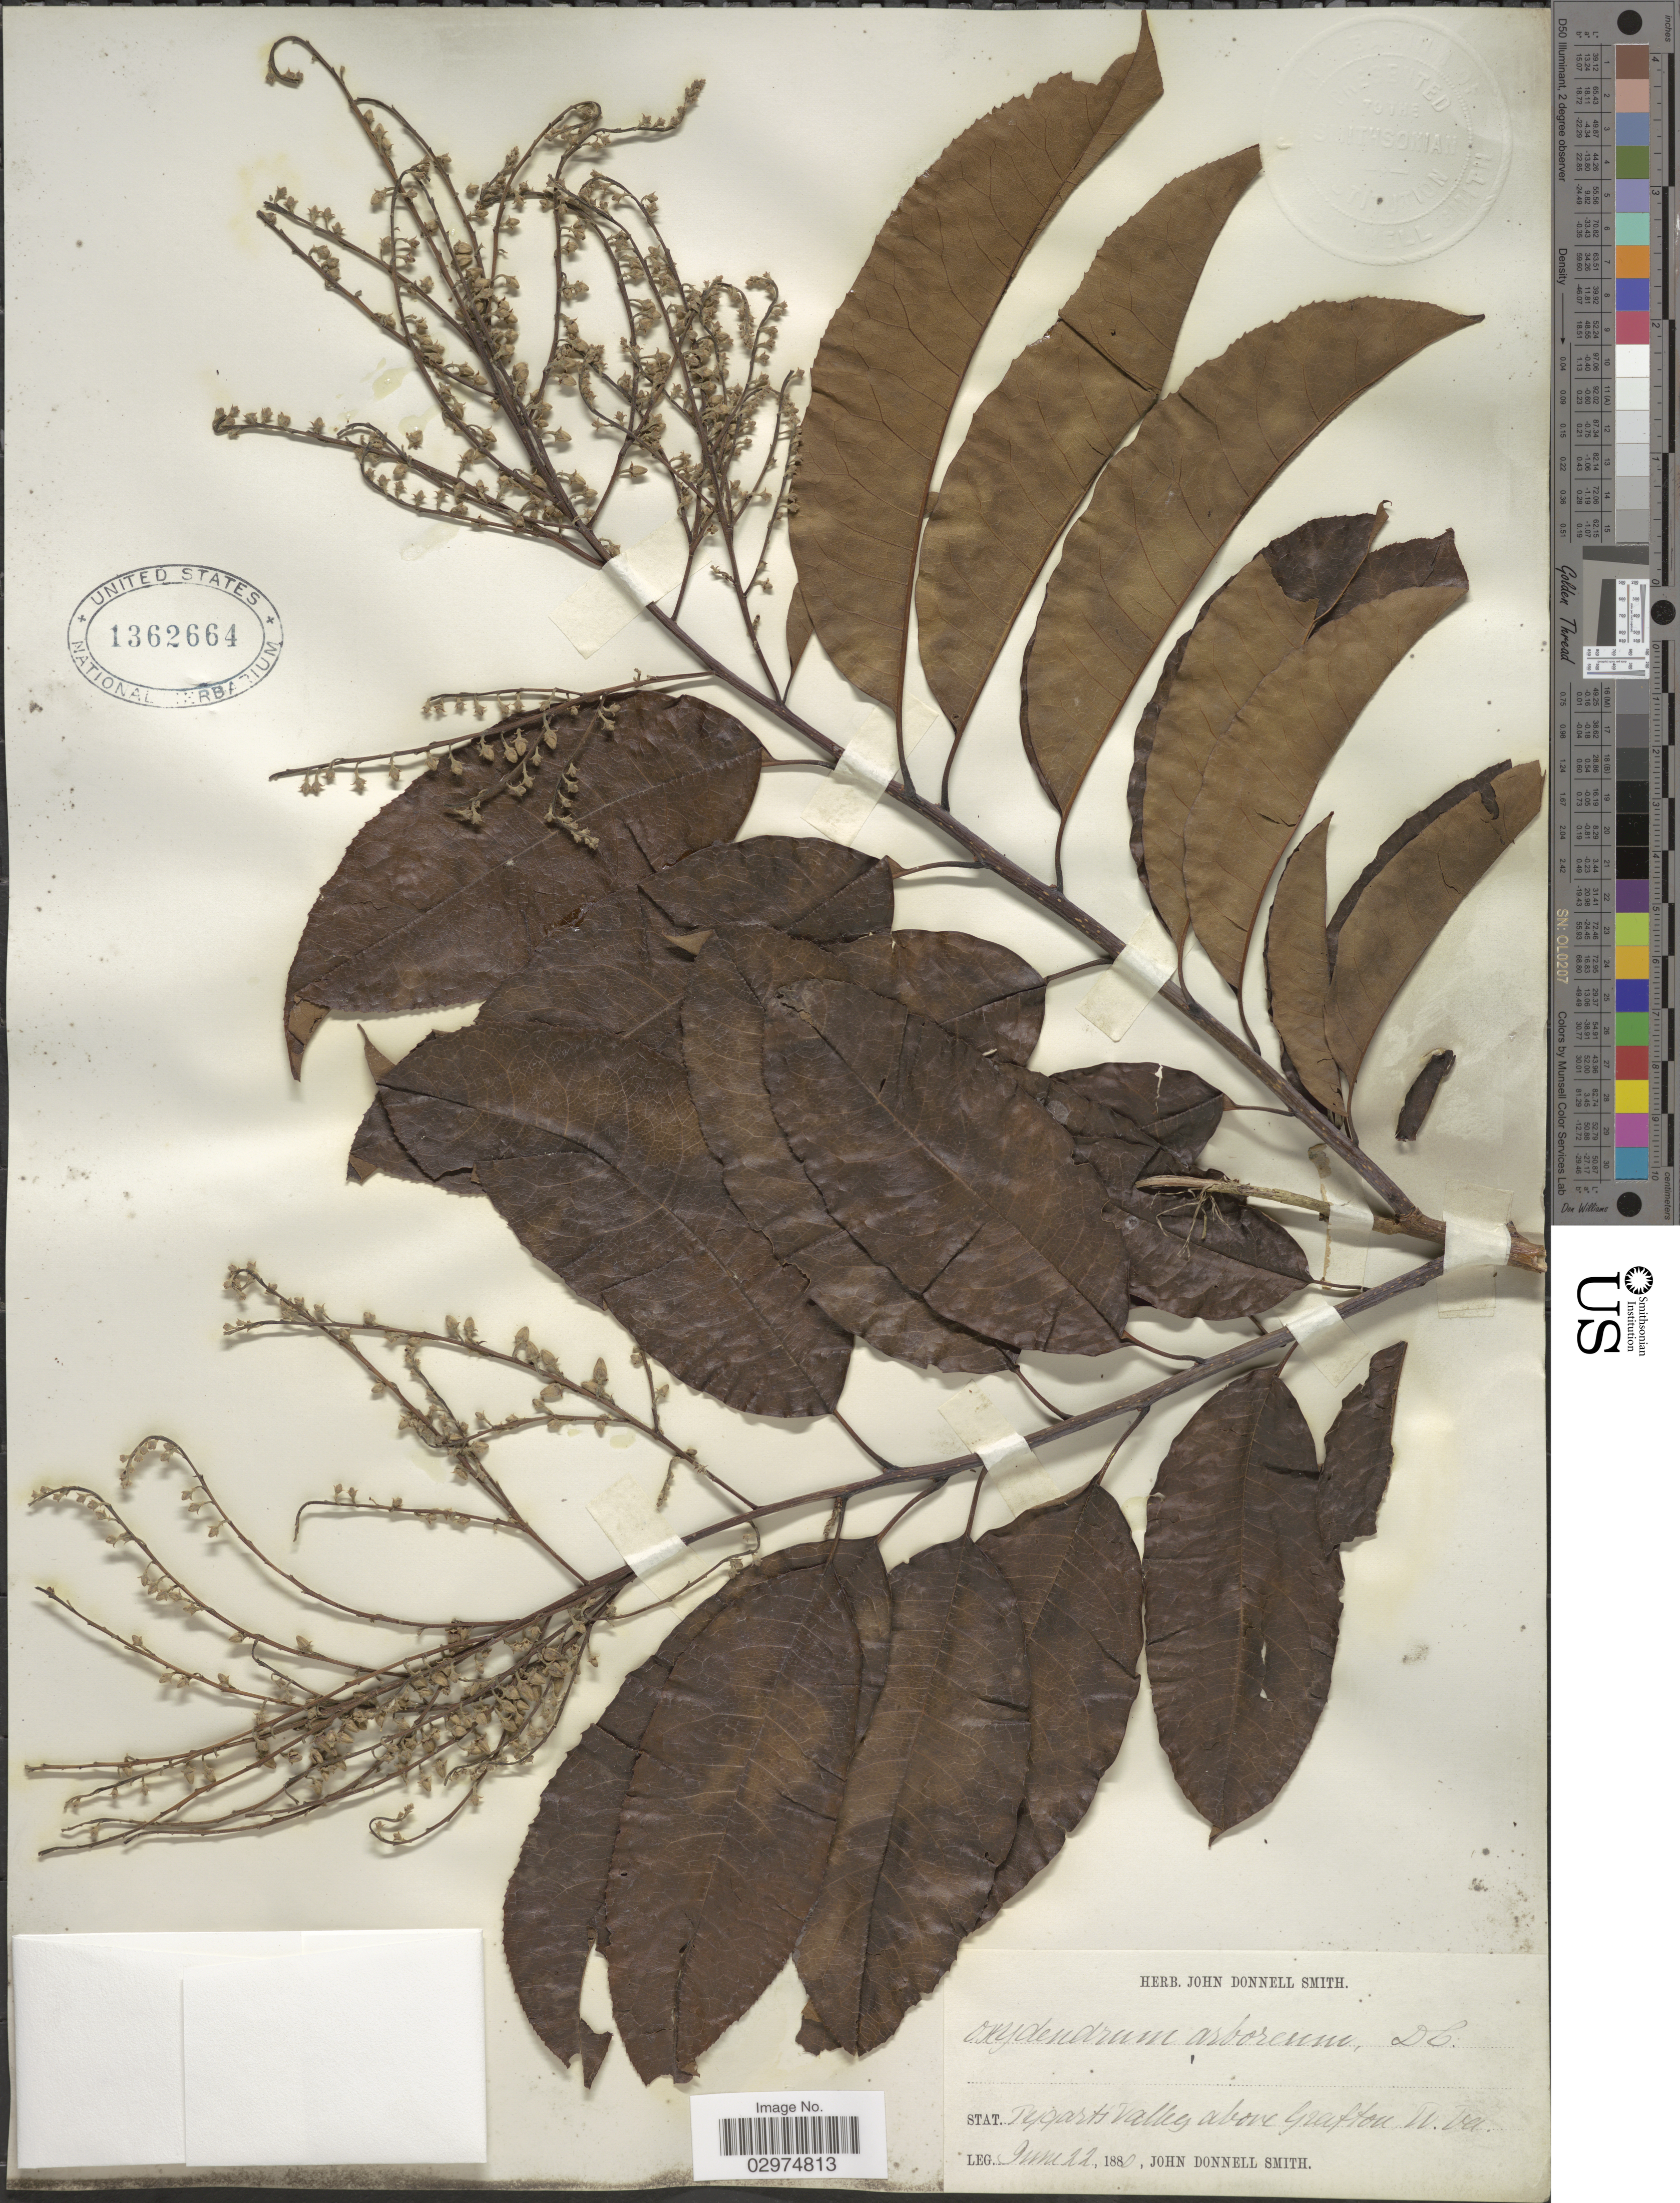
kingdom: Plantae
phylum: Tracheophyta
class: Magnoliopsida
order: Ericales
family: Ericaceae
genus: Oxydendrum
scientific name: Oxydendrum arboreum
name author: (L.) DC.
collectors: J. Donnell Smith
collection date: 1880-06-22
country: United States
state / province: West Virginia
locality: Stat. Tygarts Valley above Grafton.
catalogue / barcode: US 1362664